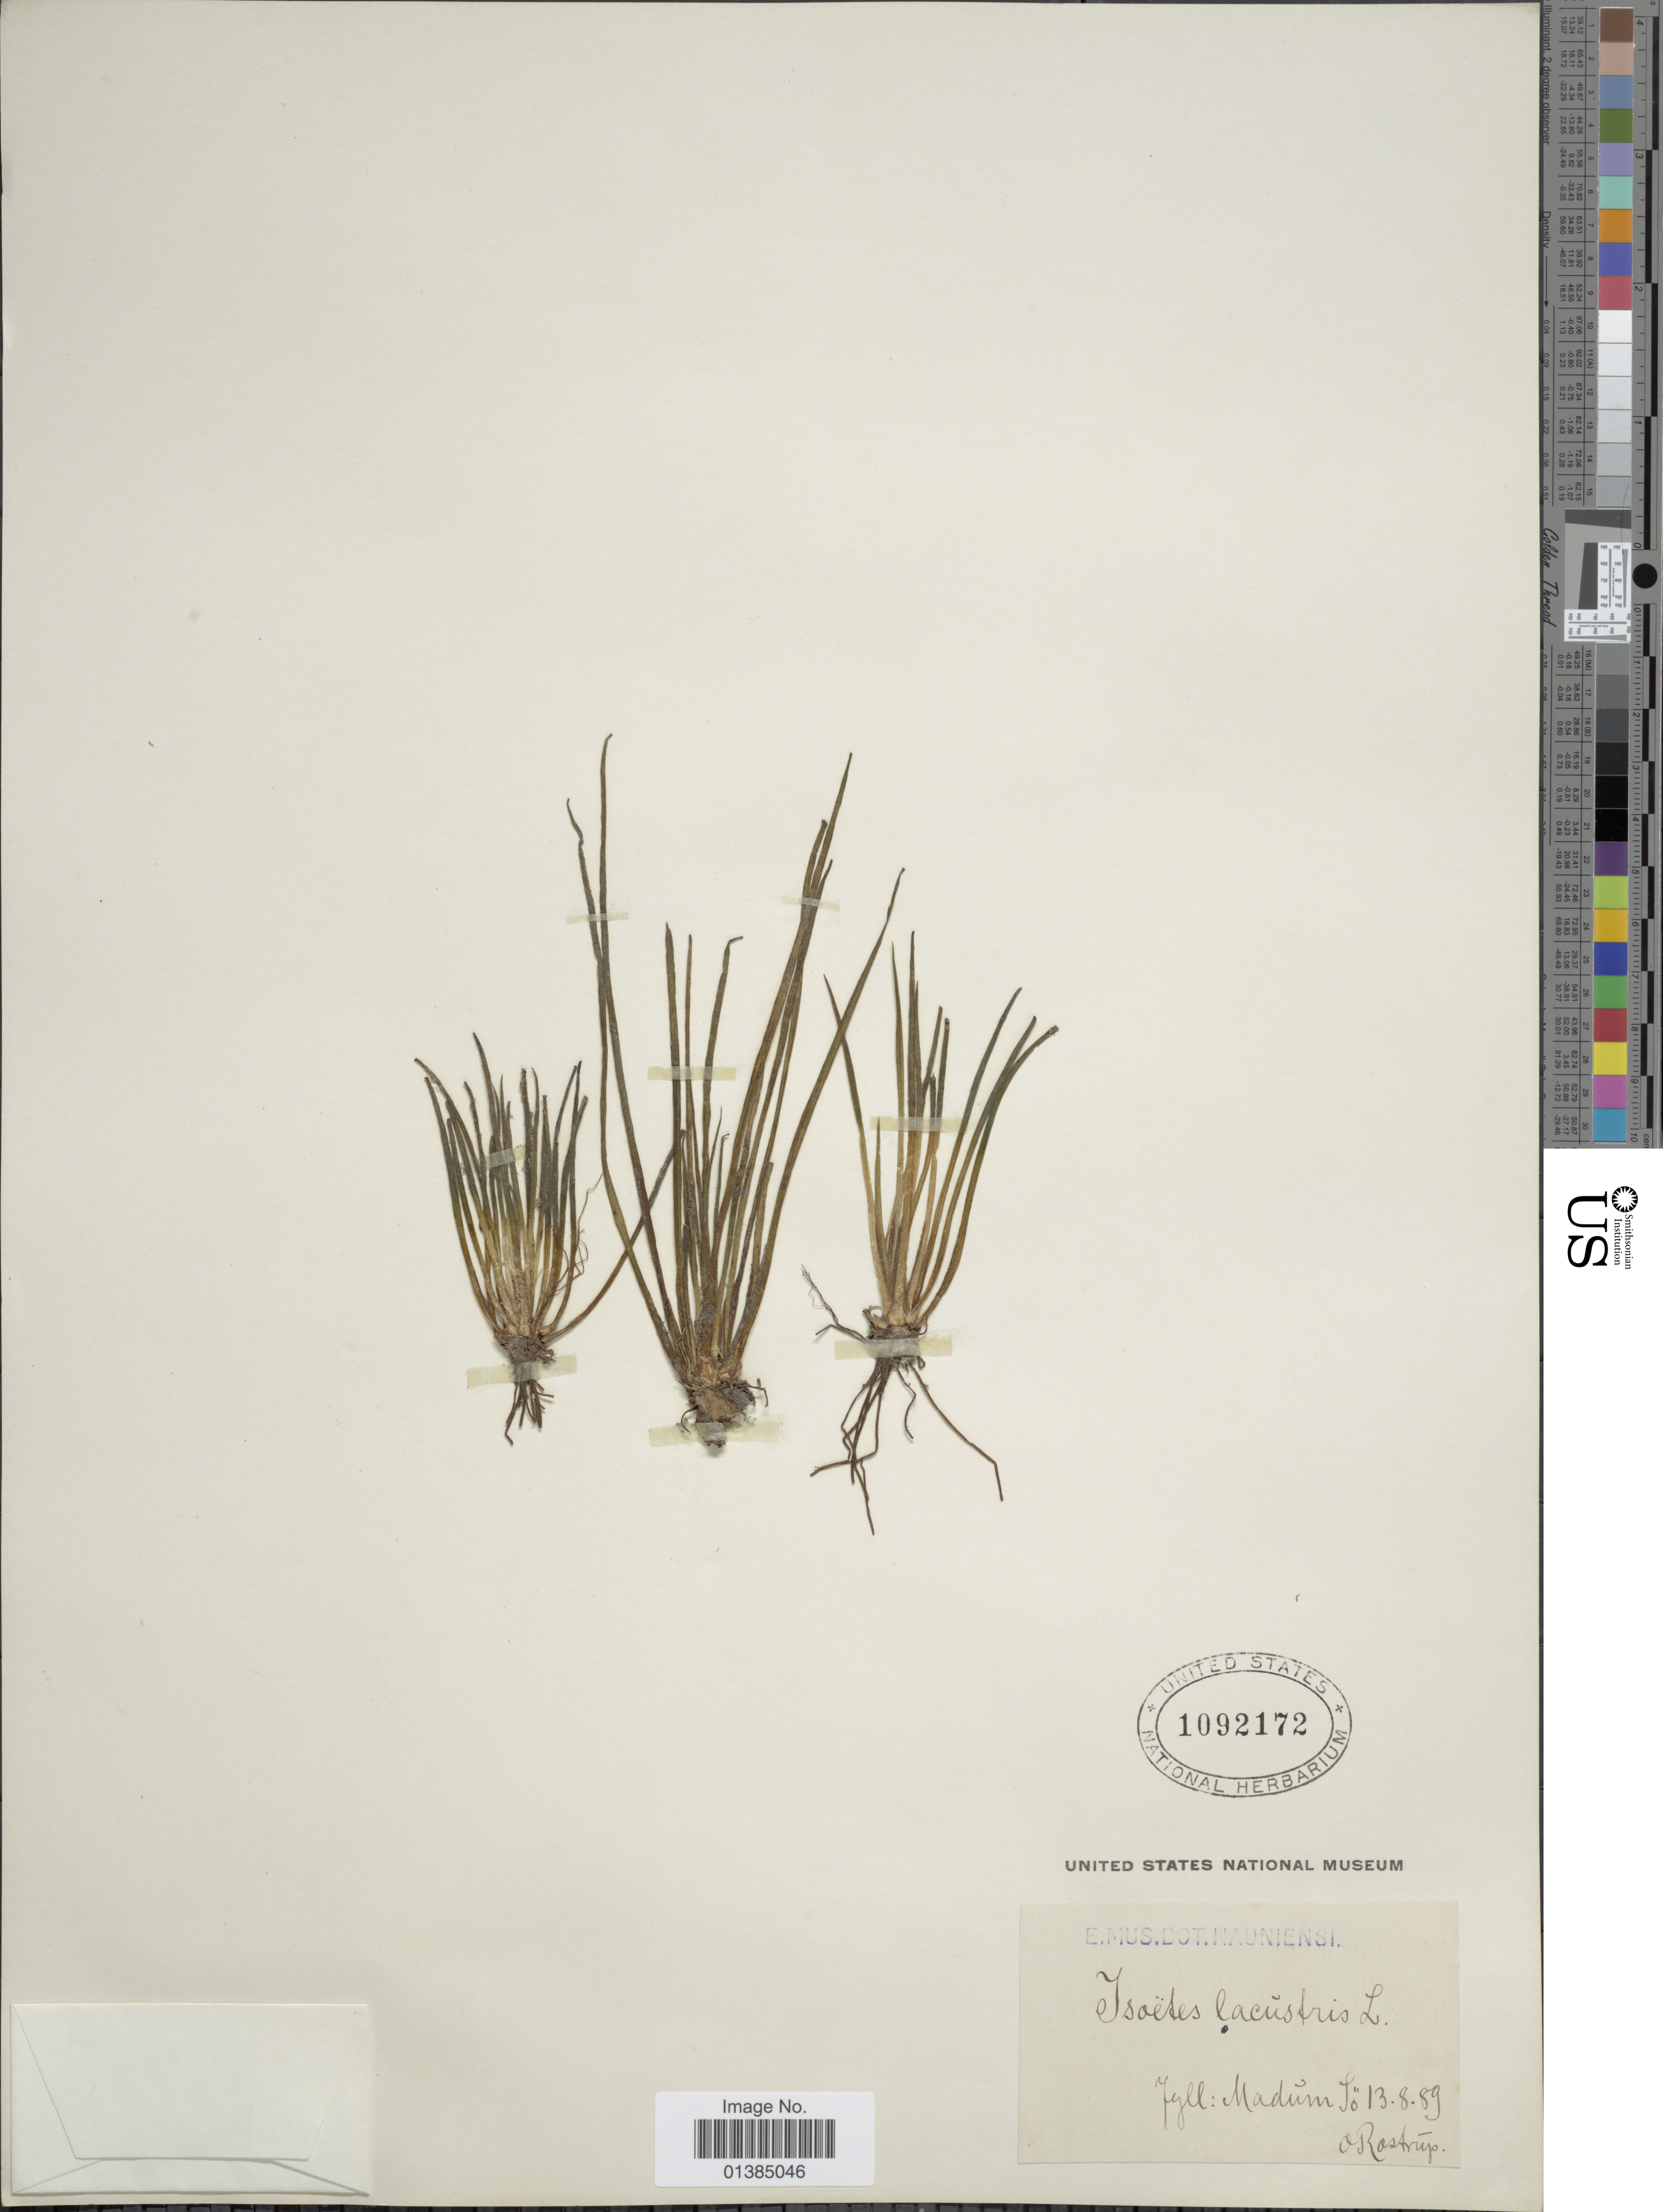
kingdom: Plantae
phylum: Tracheophyta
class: Lycopodiopsida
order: Isoetales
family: Isoetaceae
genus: Isoetes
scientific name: Isoetes lacustris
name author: L.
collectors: O. Rostrup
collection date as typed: Transcribed d/m/y: 13/8/89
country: Denmark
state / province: Nordjylland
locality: Jyll: Madum Sø.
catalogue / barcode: US 1092172